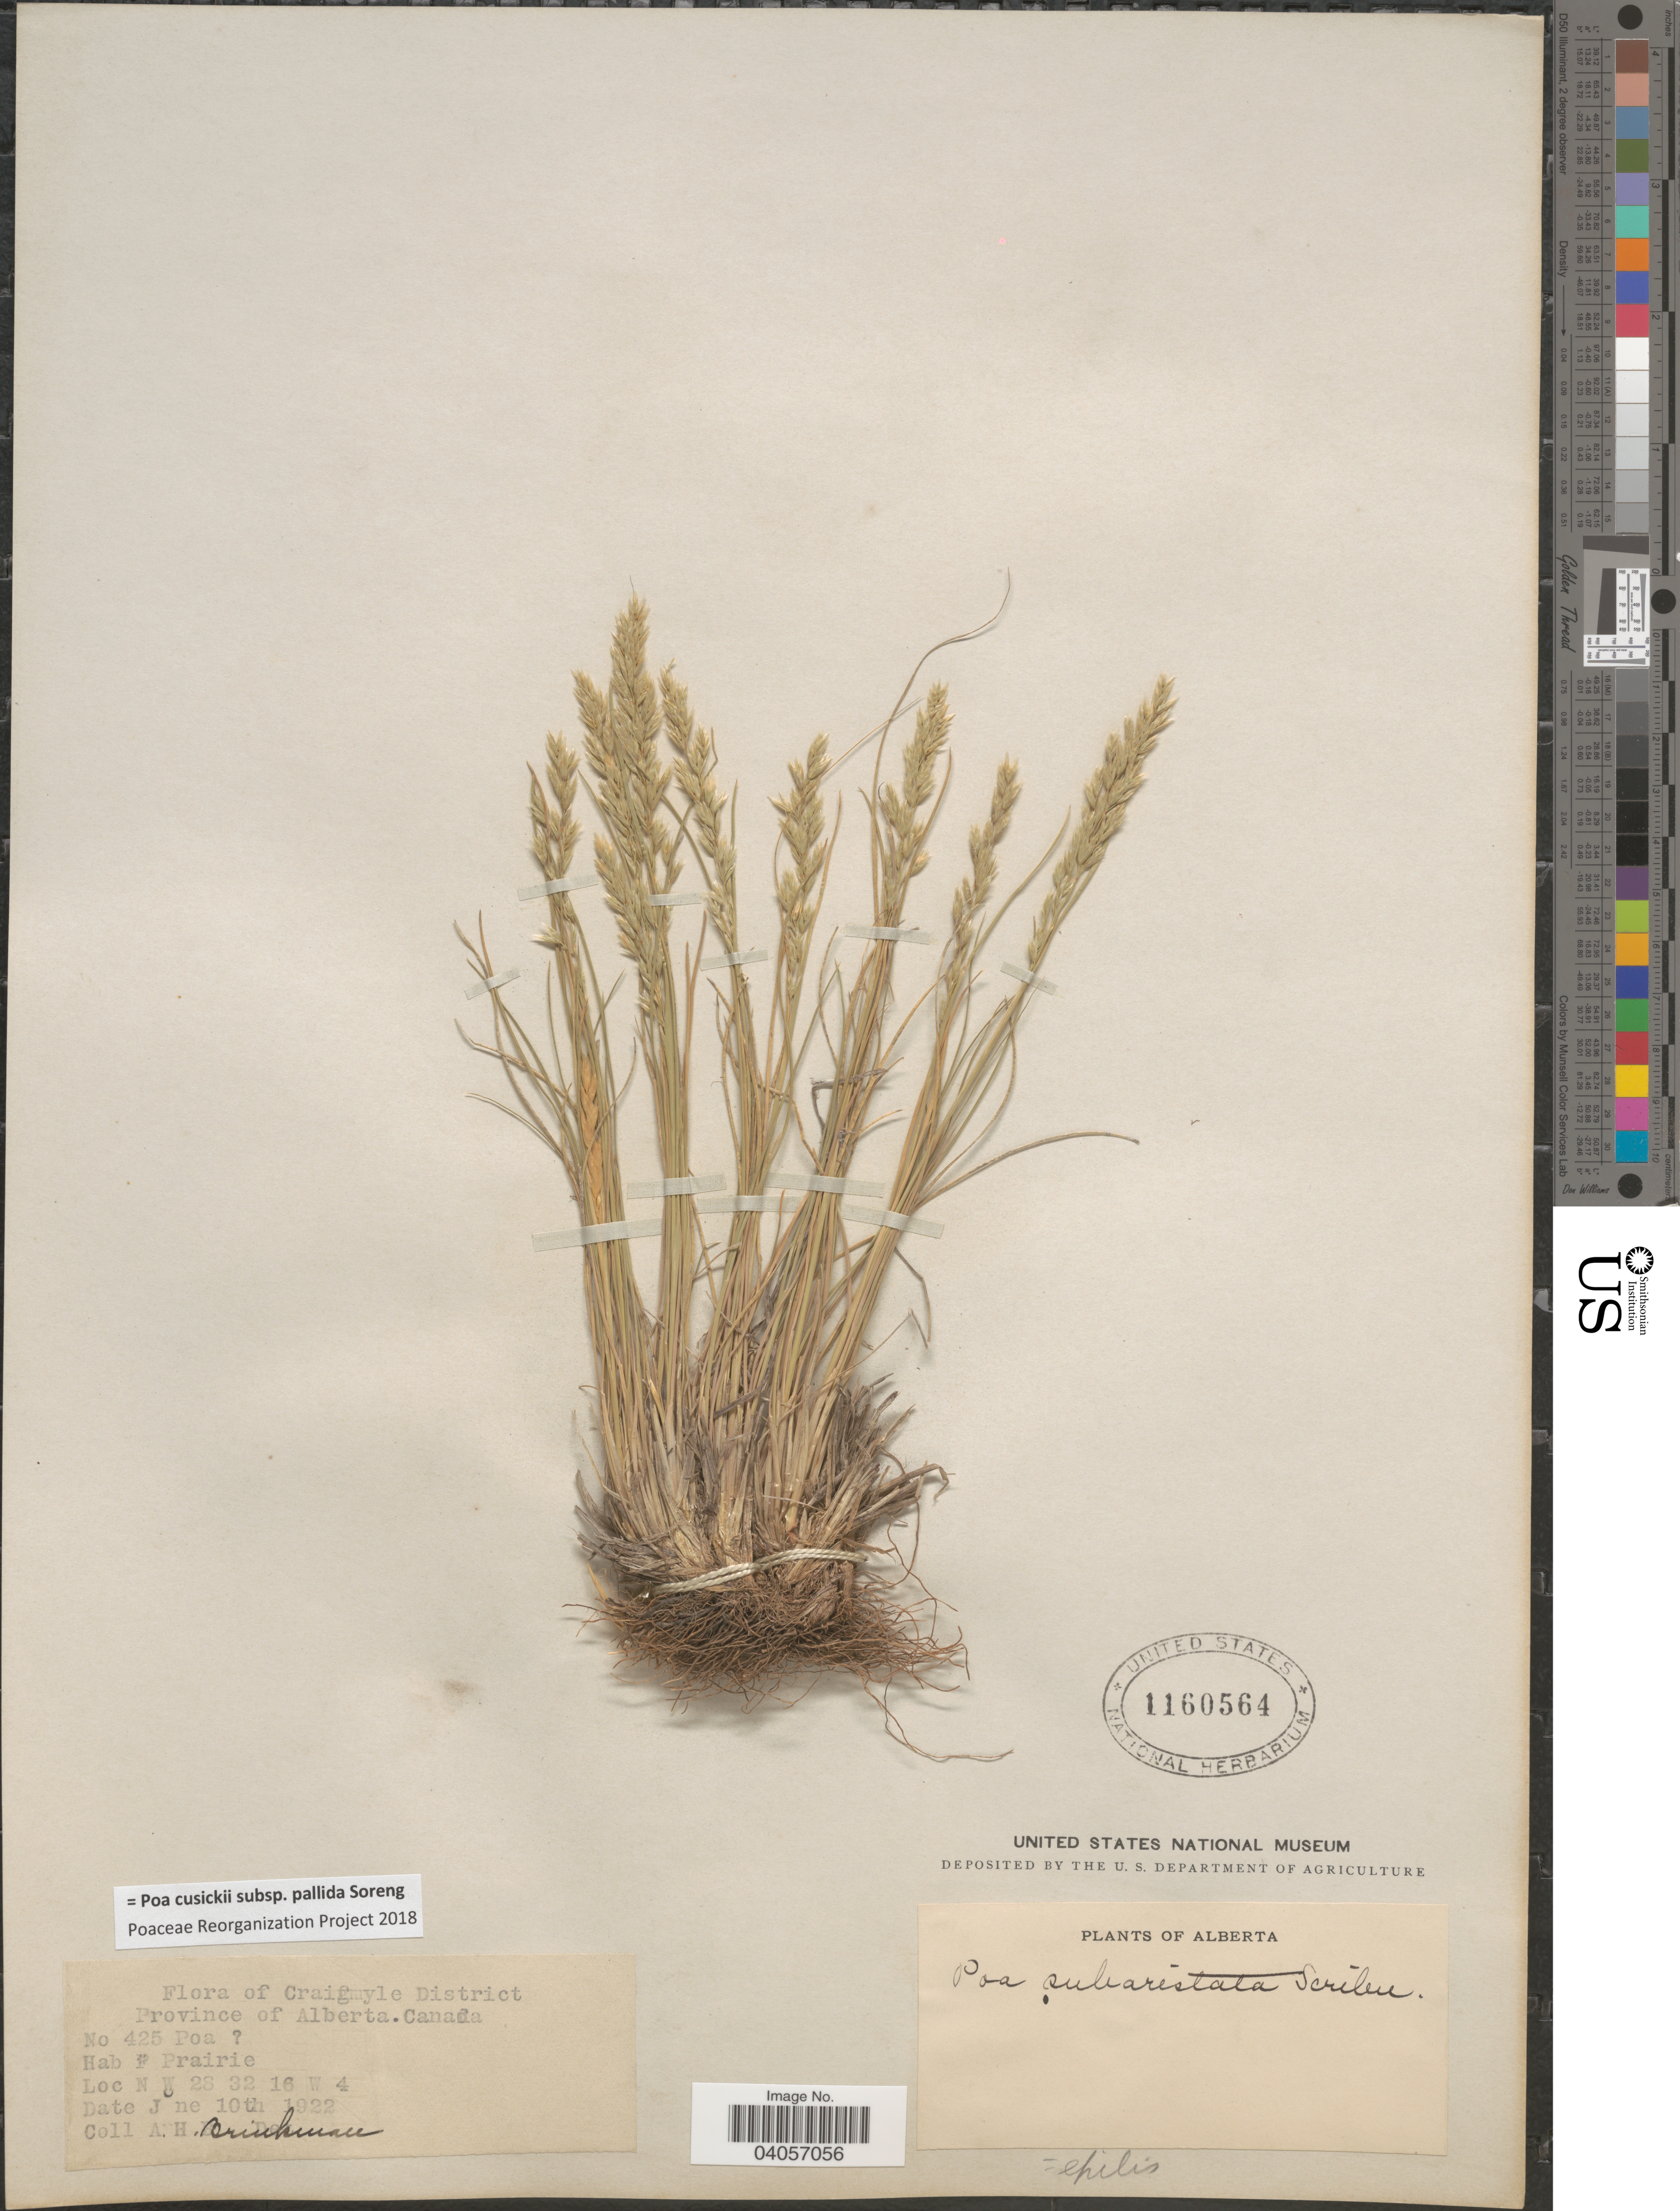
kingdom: Plantae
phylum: Tracheophyta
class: Liliopsida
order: Poales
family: Poaceae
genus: Poa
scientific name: Poa cusickii subsp. pallida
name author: Soreng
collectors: A. Brinkman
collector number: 425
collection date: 1922-06-10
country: Canada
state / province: Alberta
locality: Craigmyle District. N W 28 32 16 W 4.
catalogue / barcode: US 1160564